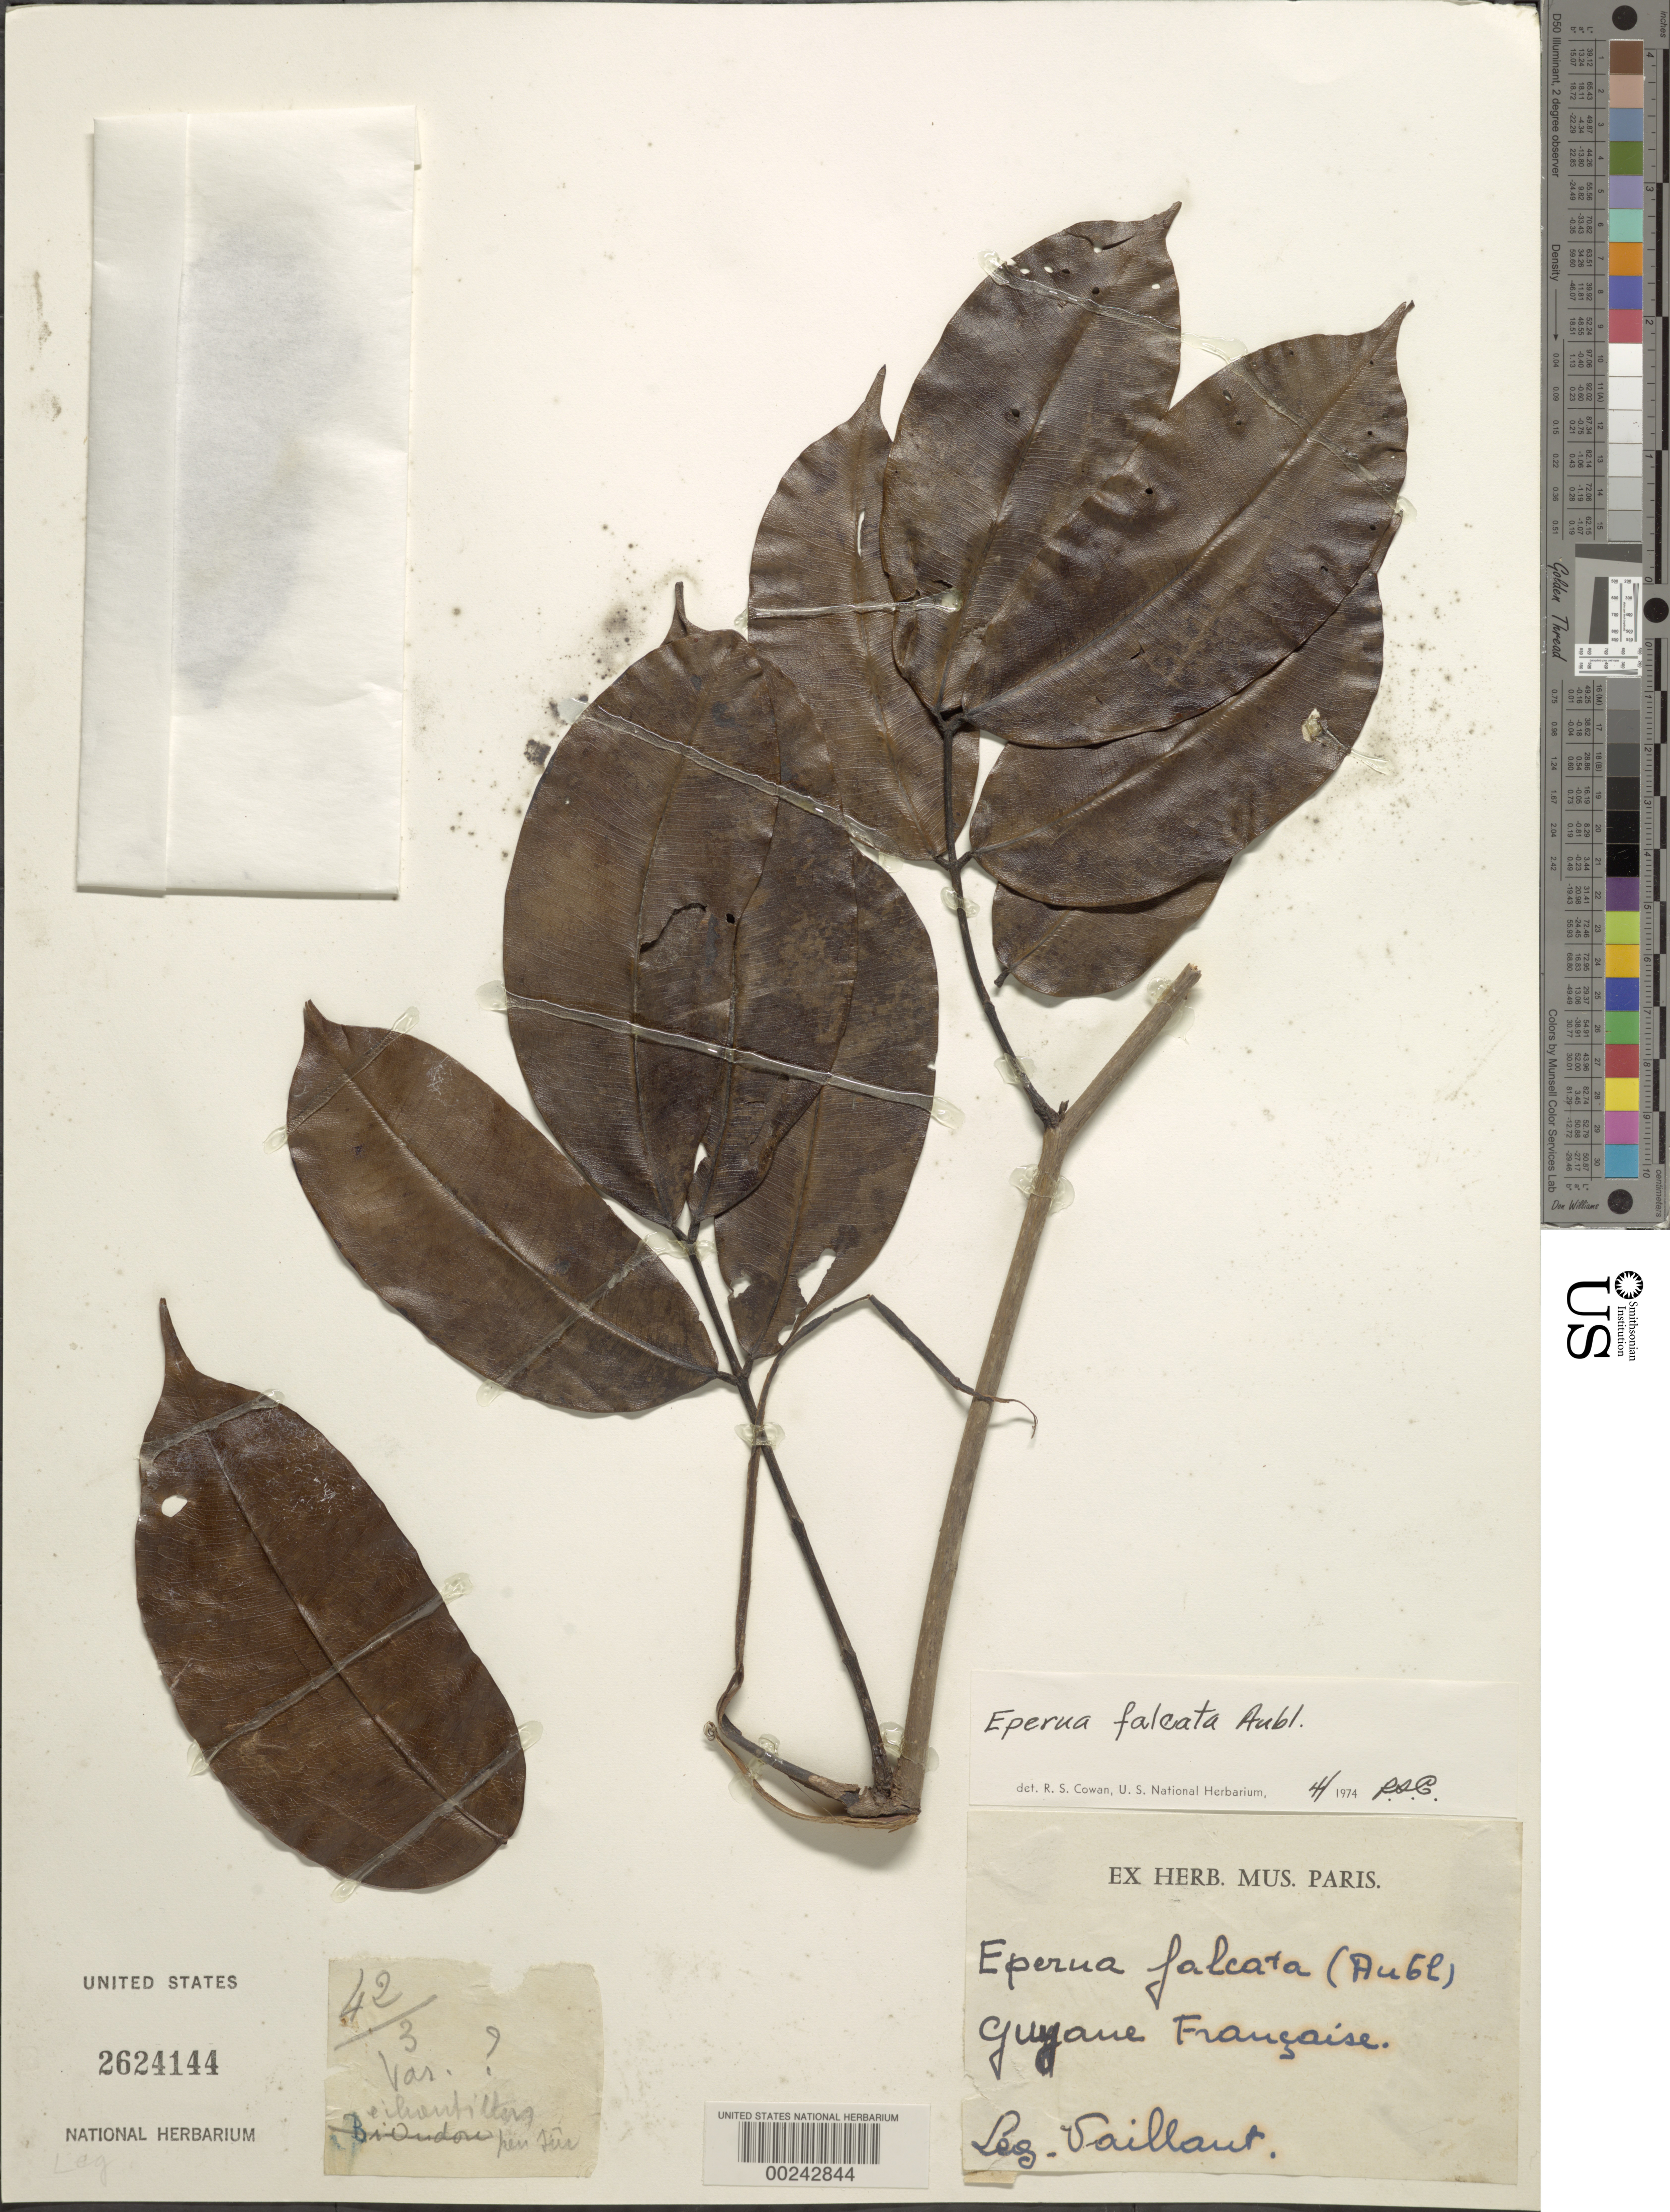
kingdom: Plantae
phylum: Tracheophyta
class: Magnoliopsida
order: Fabales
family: Fabaceae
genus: Eperua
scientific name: Eperua falcata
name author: Aubl.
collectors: S. Vaillant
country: French Guiana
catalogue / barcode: US 2624144